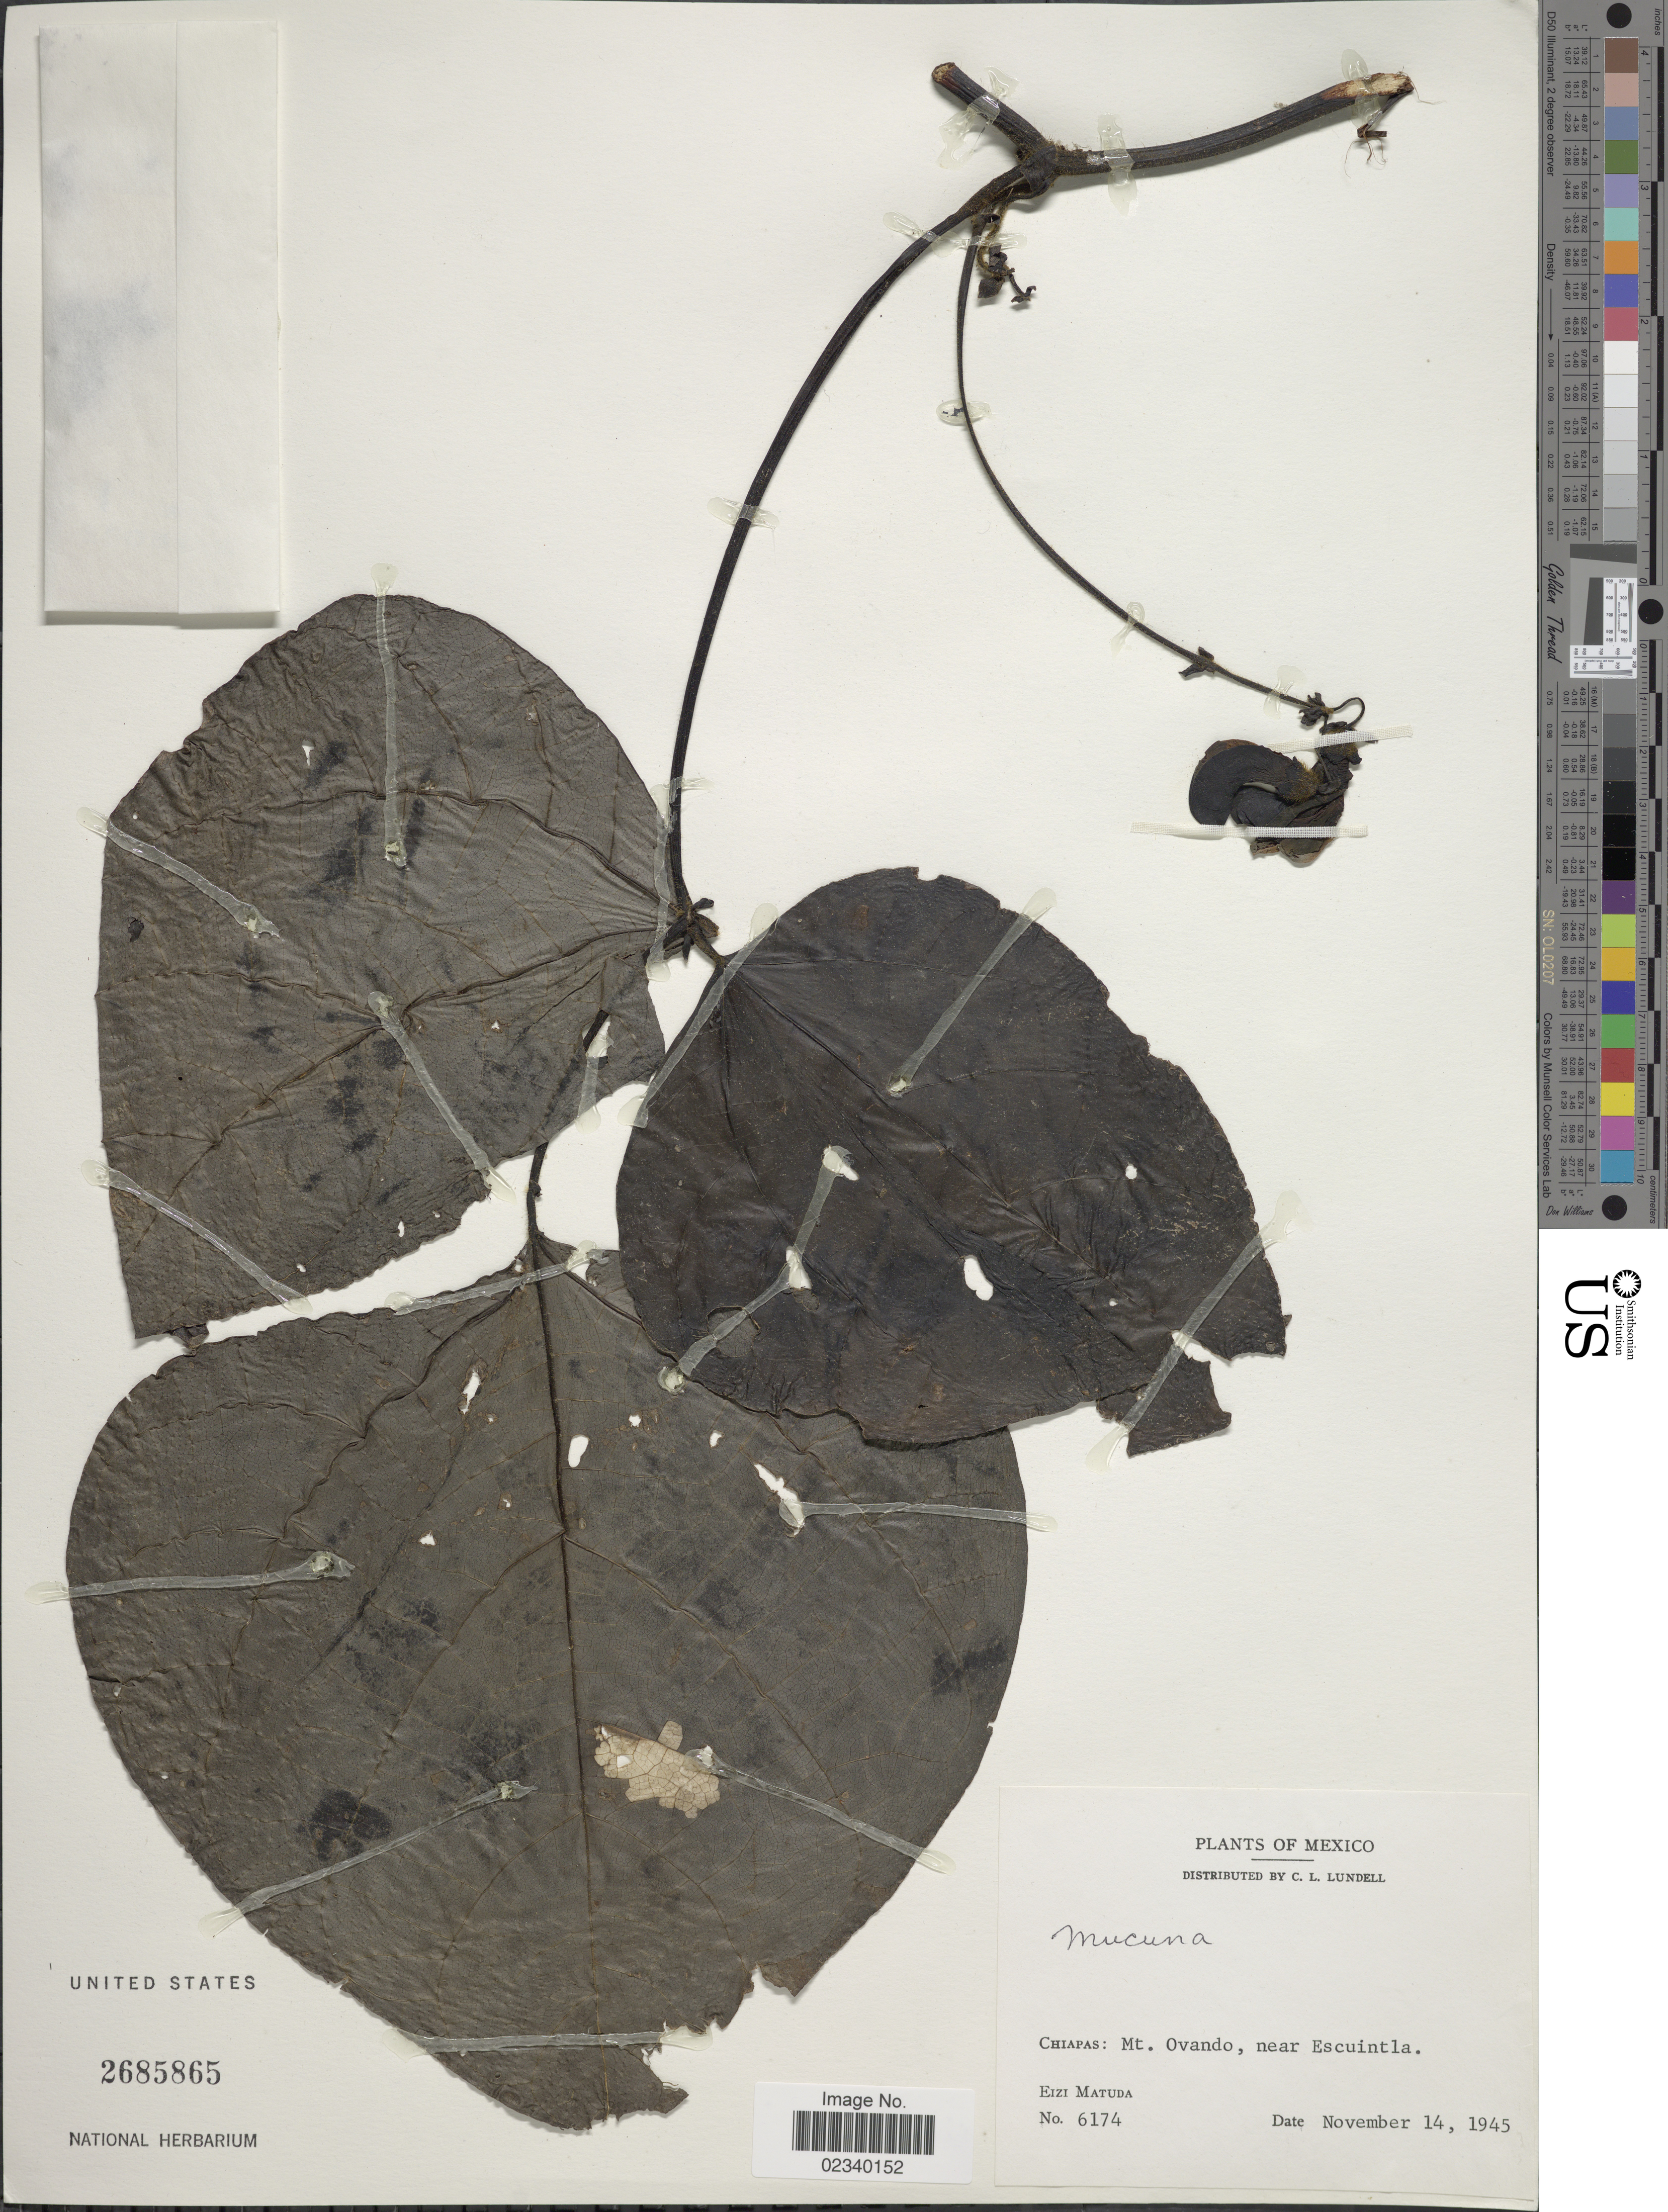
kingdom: Plantae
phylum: Tracheophyta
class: Magnoliopsida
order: Fabales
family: Fabaceae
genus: Mucuna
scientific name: Mucuna sp.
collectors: E. Matuda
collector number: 6174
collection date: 1945-11-14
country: Mexico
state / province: Chiapas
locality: Mt. Ovando, near Escuintla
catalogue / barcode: US 2685865